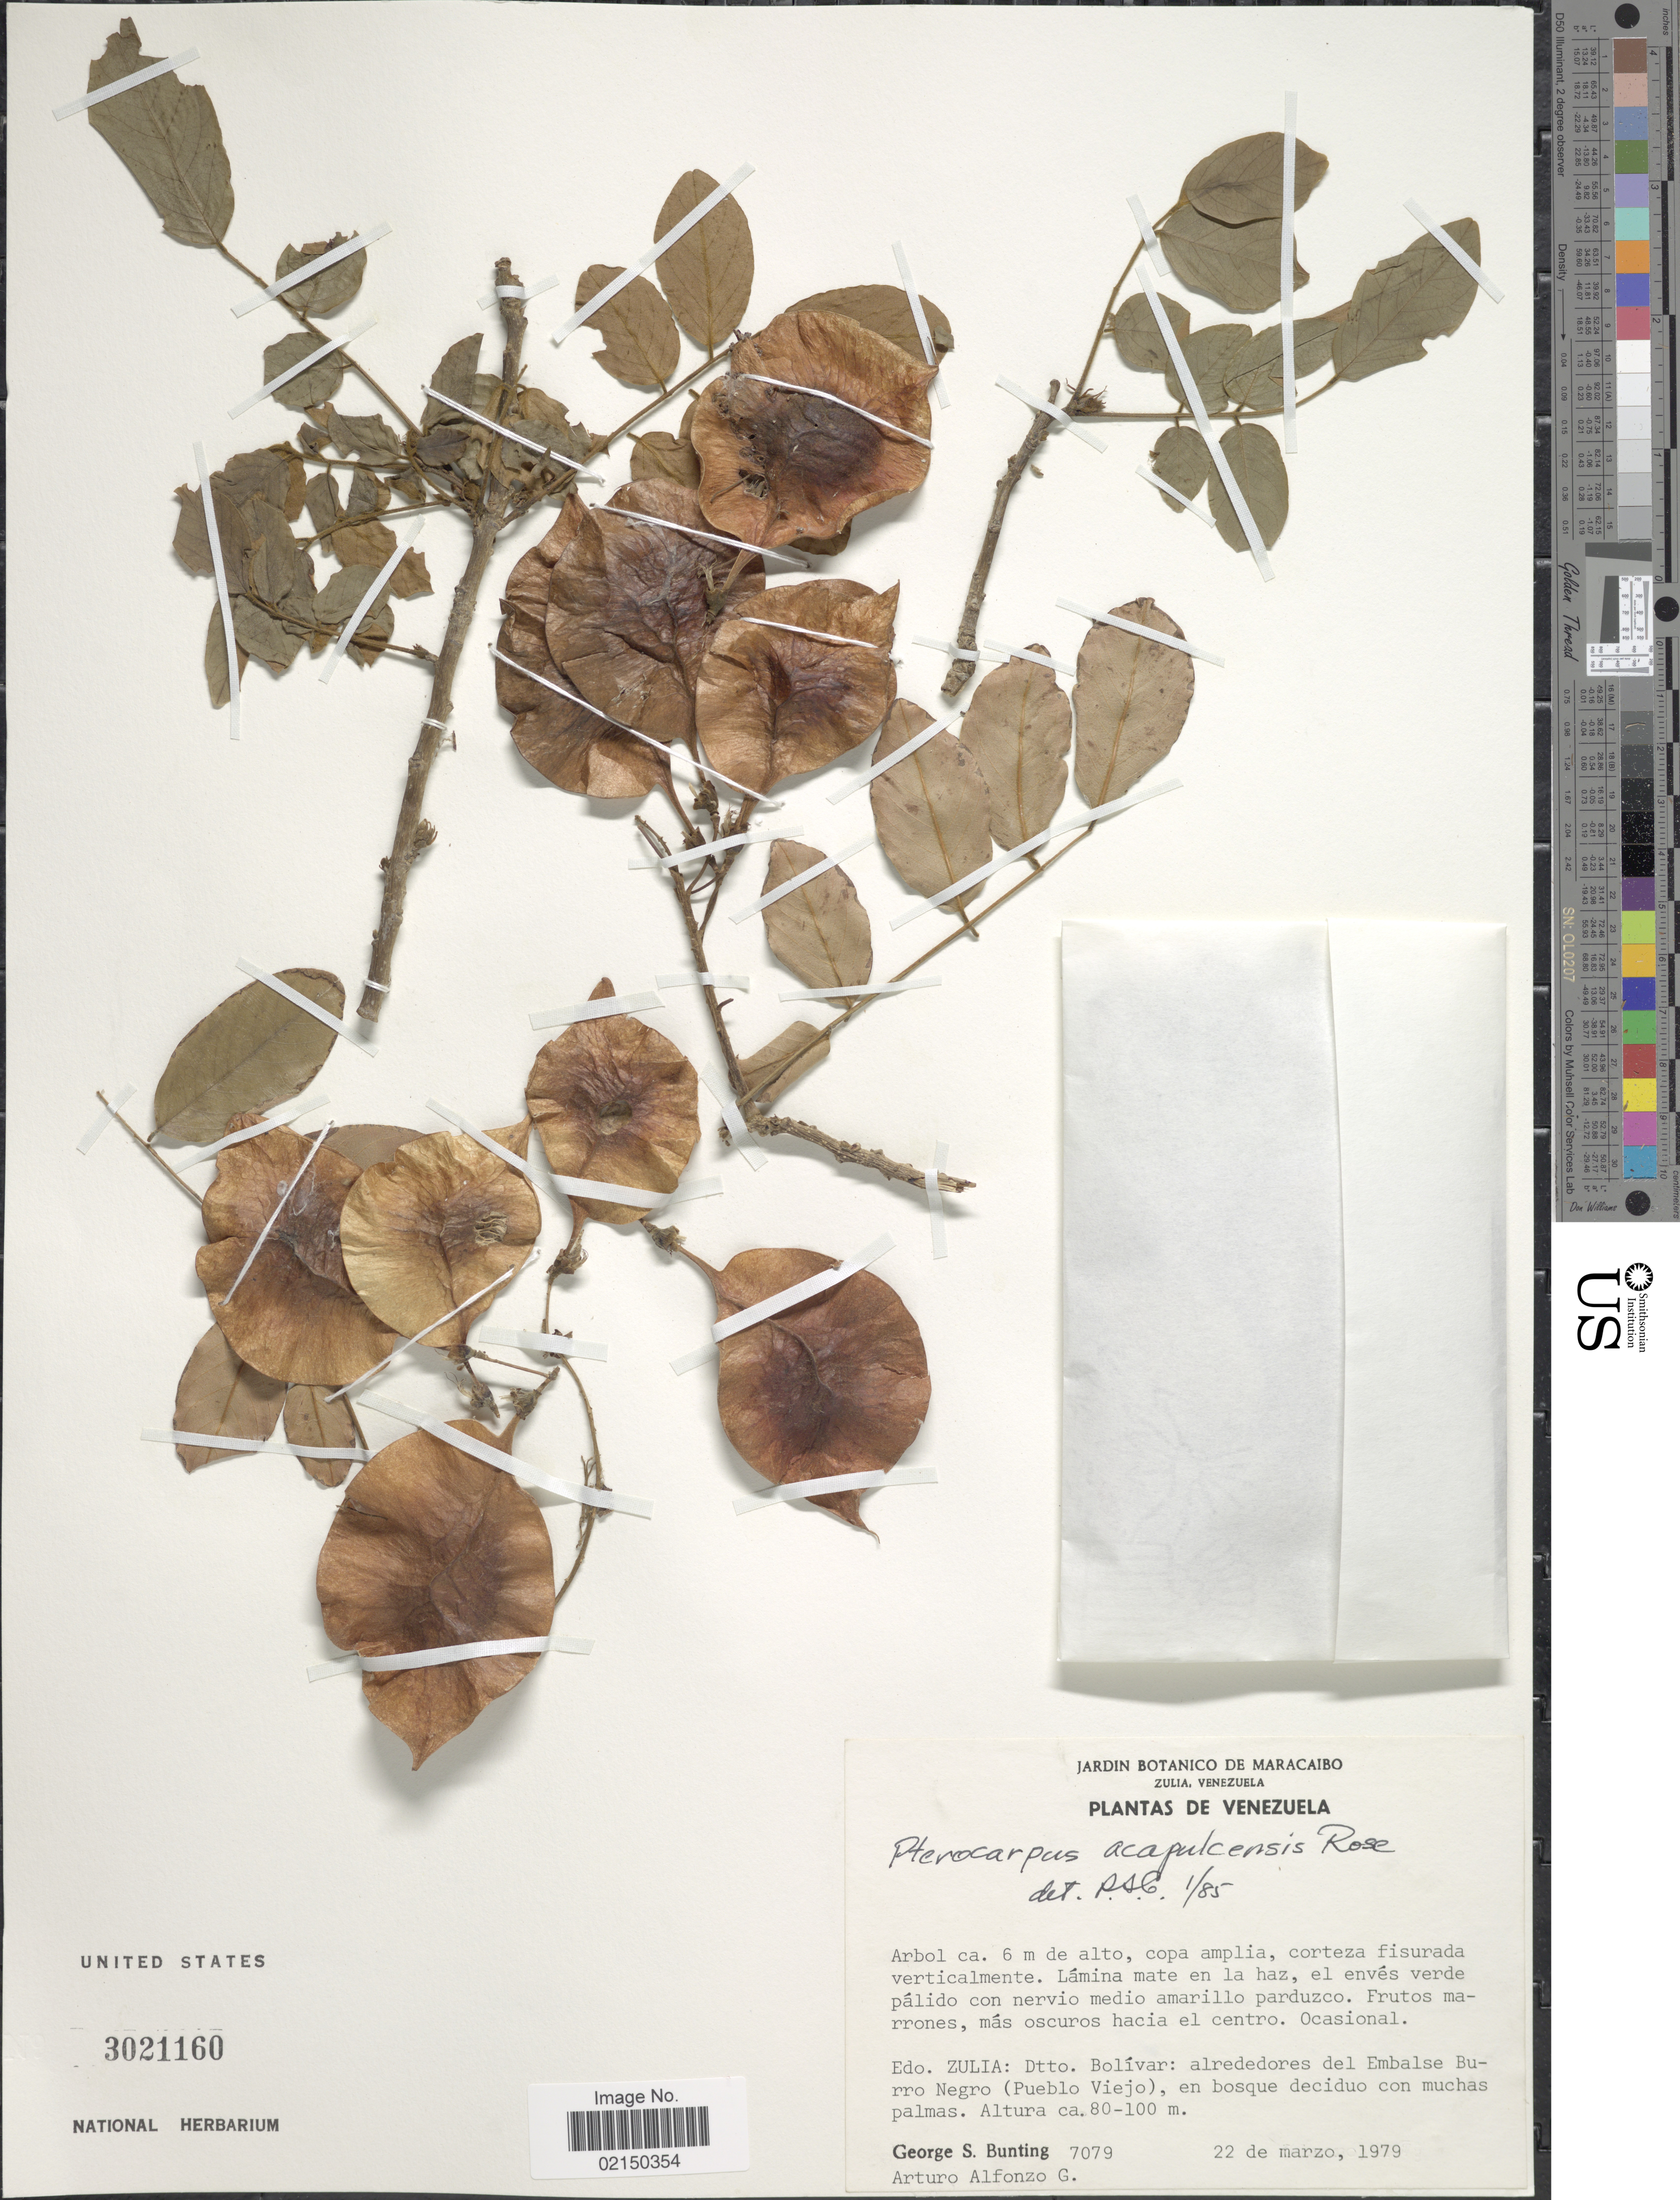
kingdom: Plantae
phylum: Tracheophyta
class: Magnoliopsida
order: Fabales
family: Fabaceae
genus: Pterocarpus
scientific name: Pterocarpus acapulcensis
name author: Rose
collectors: G. S. Bunting & A. Alfonzo G.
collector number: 7079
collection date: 1979-03-22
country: Venezuela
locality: Edo. Zulia: Dtto. Bolivar: alrededores del Embalse Burro Negro (Pueblo Viejo), en bosque deciduo con muchas palmas.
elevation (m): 80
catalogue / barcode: US 3021160